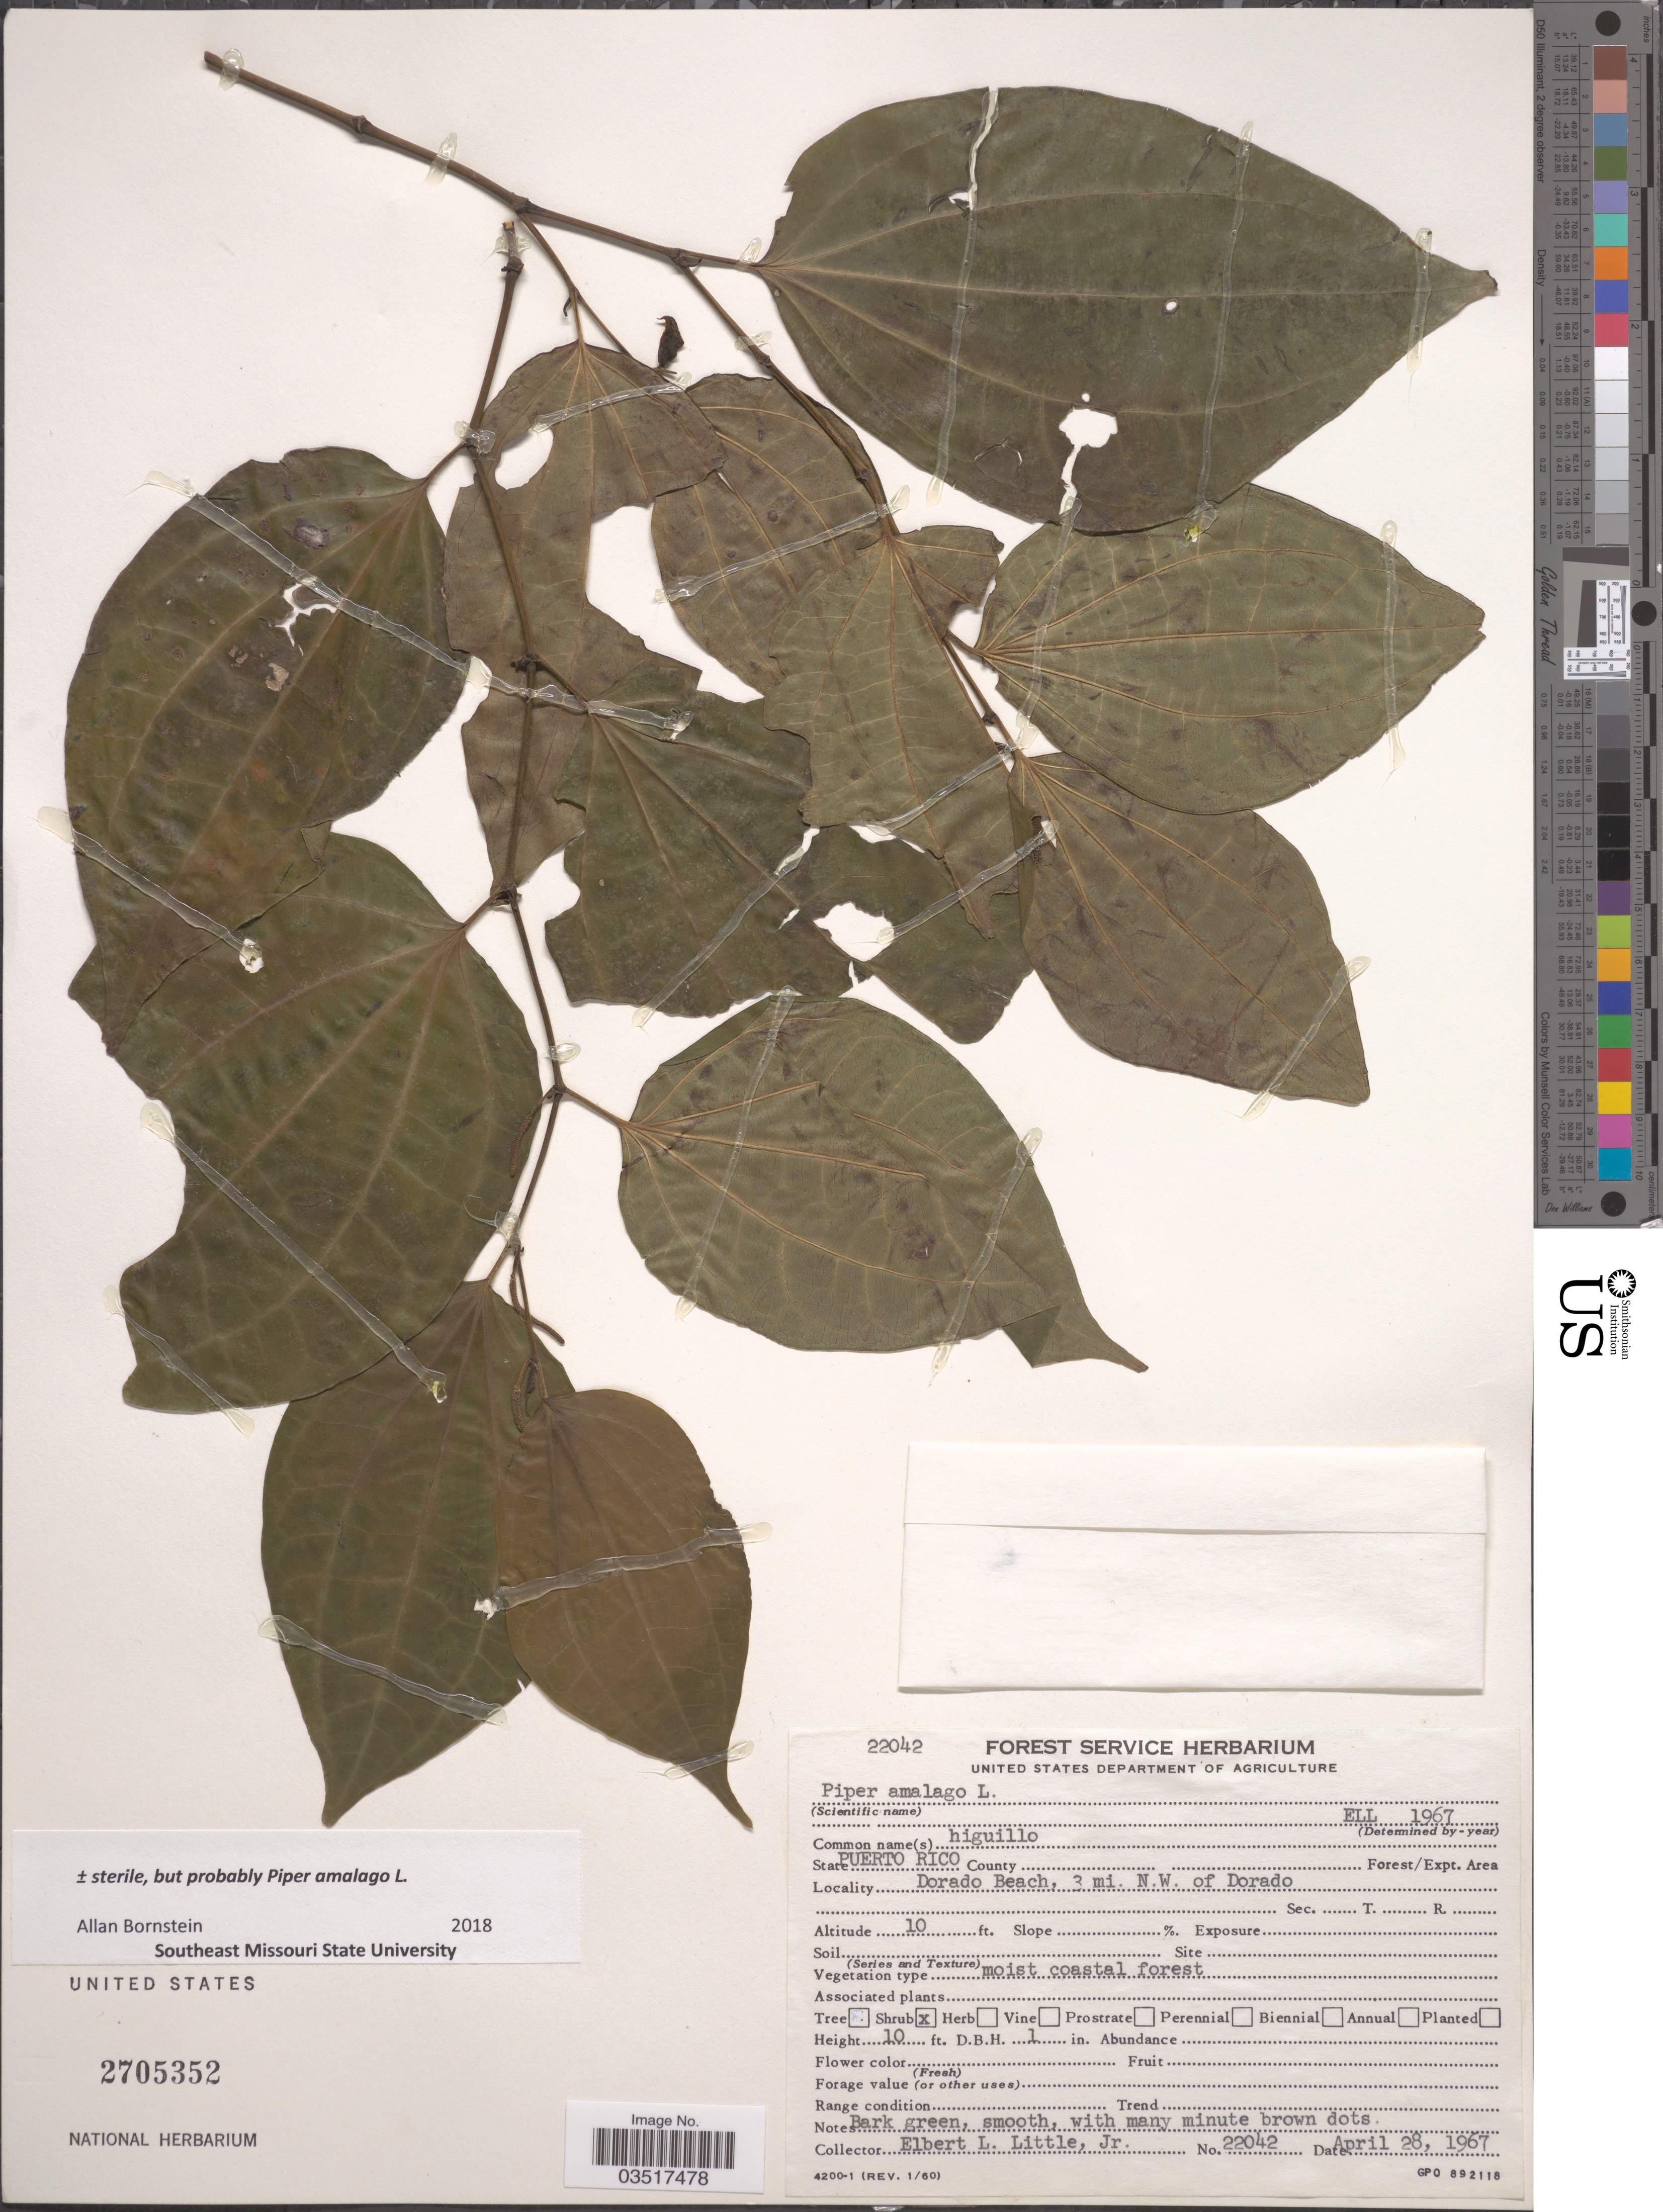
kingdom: Plantae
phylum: Tracheophyta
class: Magnoliopsida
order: Piperales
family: Piperaceae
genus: Piper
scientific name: Piper amalago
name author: L.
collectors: E. L. Little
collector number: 22042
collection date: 1967-04-28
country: Puerto Rico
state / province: Dorado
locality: Dorado Beach, 3 mi. N.W. of Dorado.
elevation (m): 3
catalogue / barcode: US 2705352